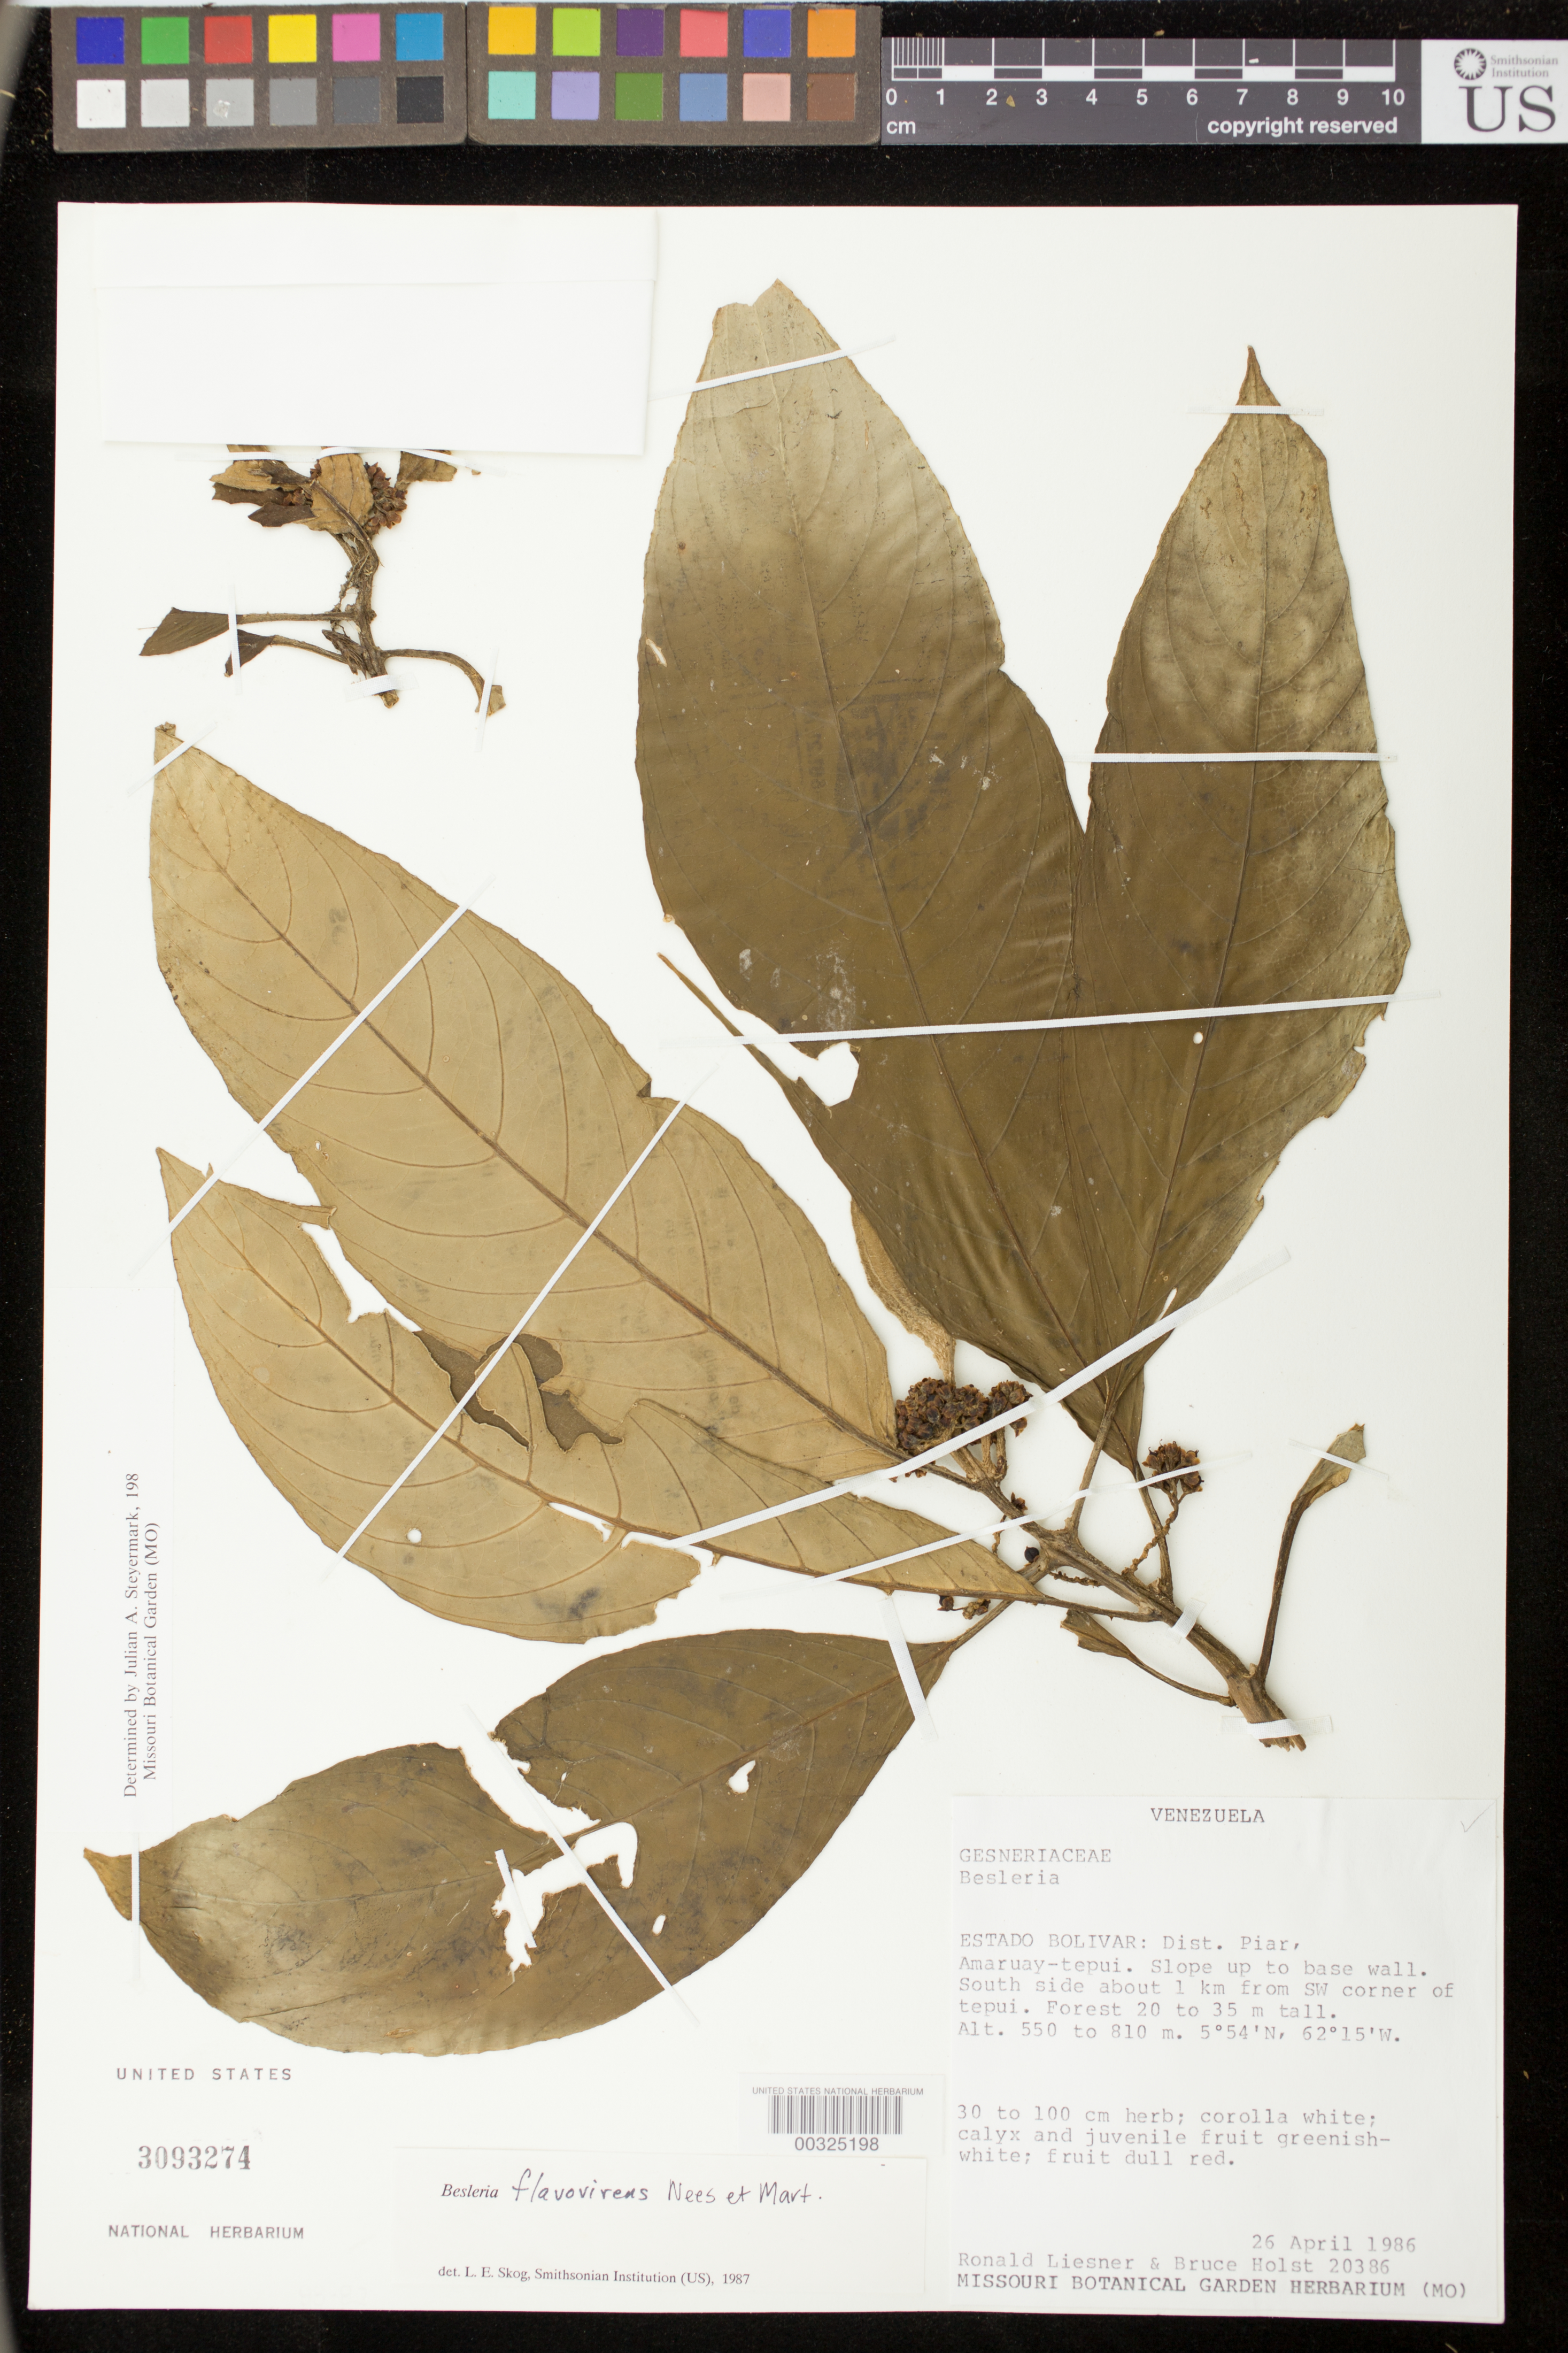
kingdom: Plantae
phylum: Tracheophyta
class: Magnoliopsida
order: Lamiales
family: Gesneriaceae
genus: Besleria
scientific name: Besleria flavo-virens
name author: Nees & Mart.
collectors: R. L. Liesner & B. Holst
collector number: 20386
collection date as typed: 26 Apr 1986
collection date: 1986-04-26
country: Venezuela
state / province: Bolívar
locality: Piar Dist., Amaruay-tepui, slope up to base wall, S side about 1 km from SW corner of tepui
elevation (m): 550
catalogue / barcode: US 3093274